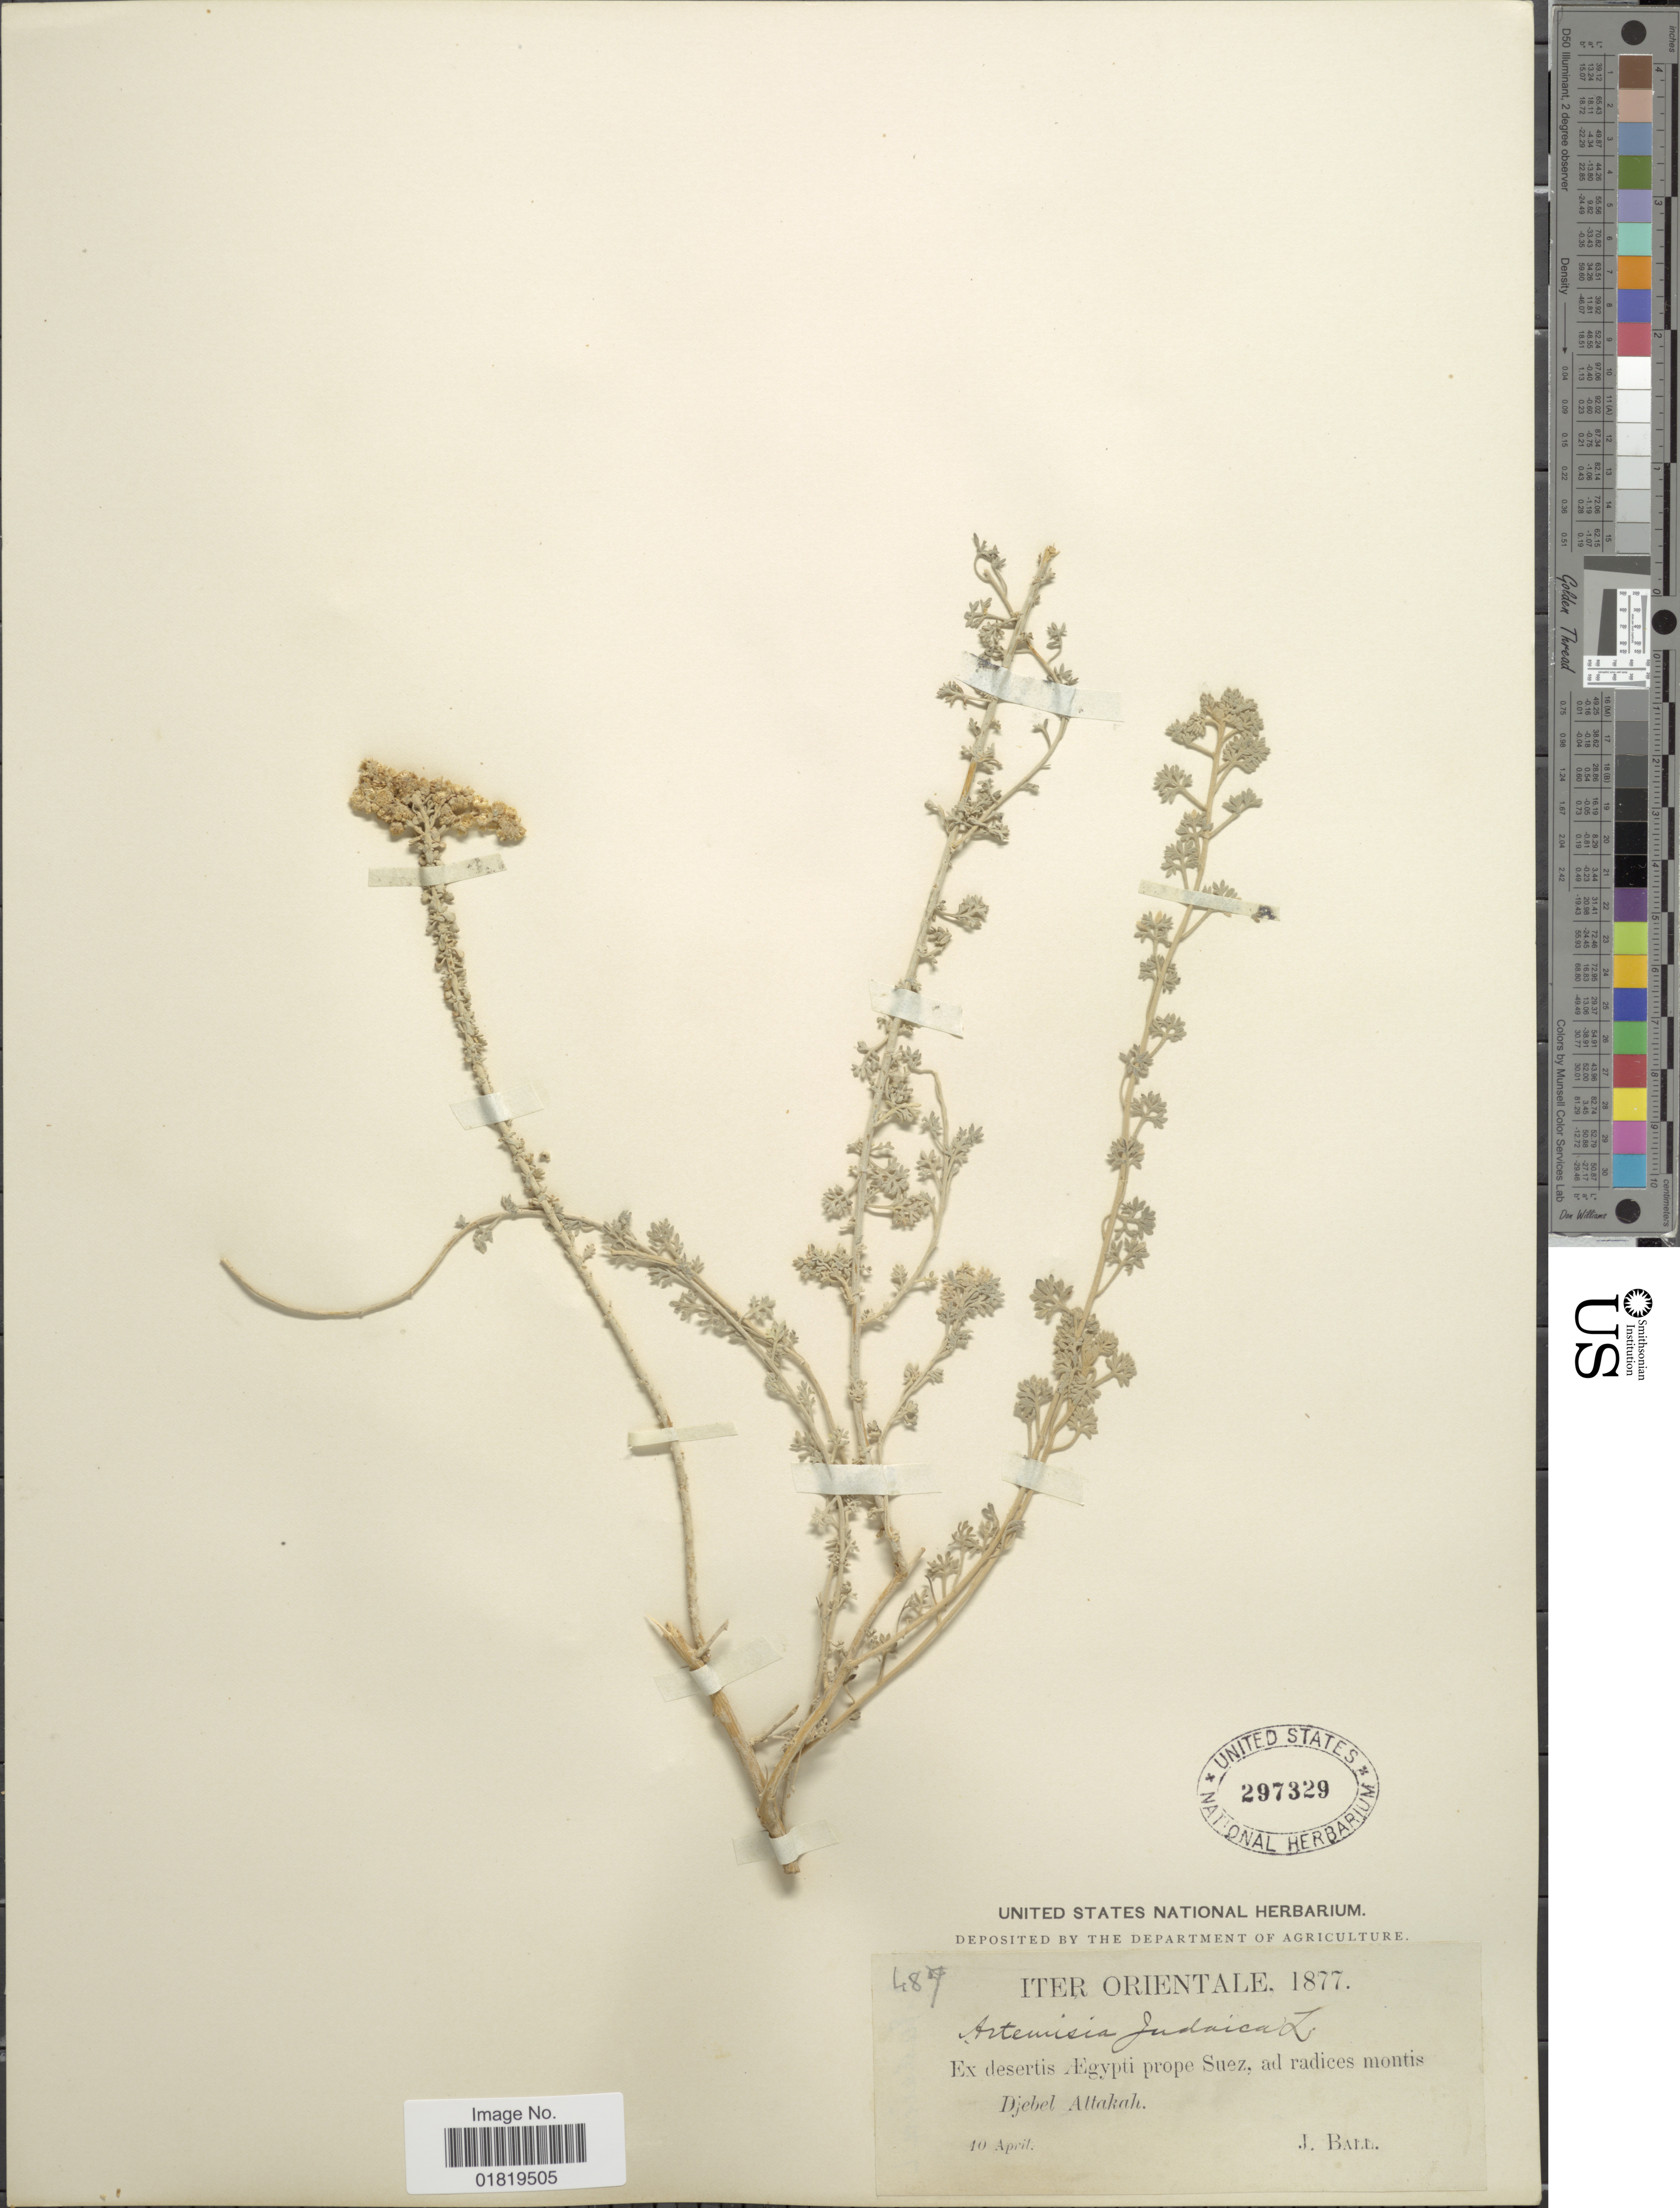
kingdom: Plantae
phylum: Tracheophyta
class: Magnoliopsida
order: Asterales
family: Asteraceae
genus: Artemisia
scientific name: Artemisia judaica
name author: L.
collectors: J. Ball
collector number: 489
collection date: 1877-04-10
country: Egypt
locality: Aegypti prope Suez, ad radices montis Djebel Attakah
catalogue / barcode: US 297329